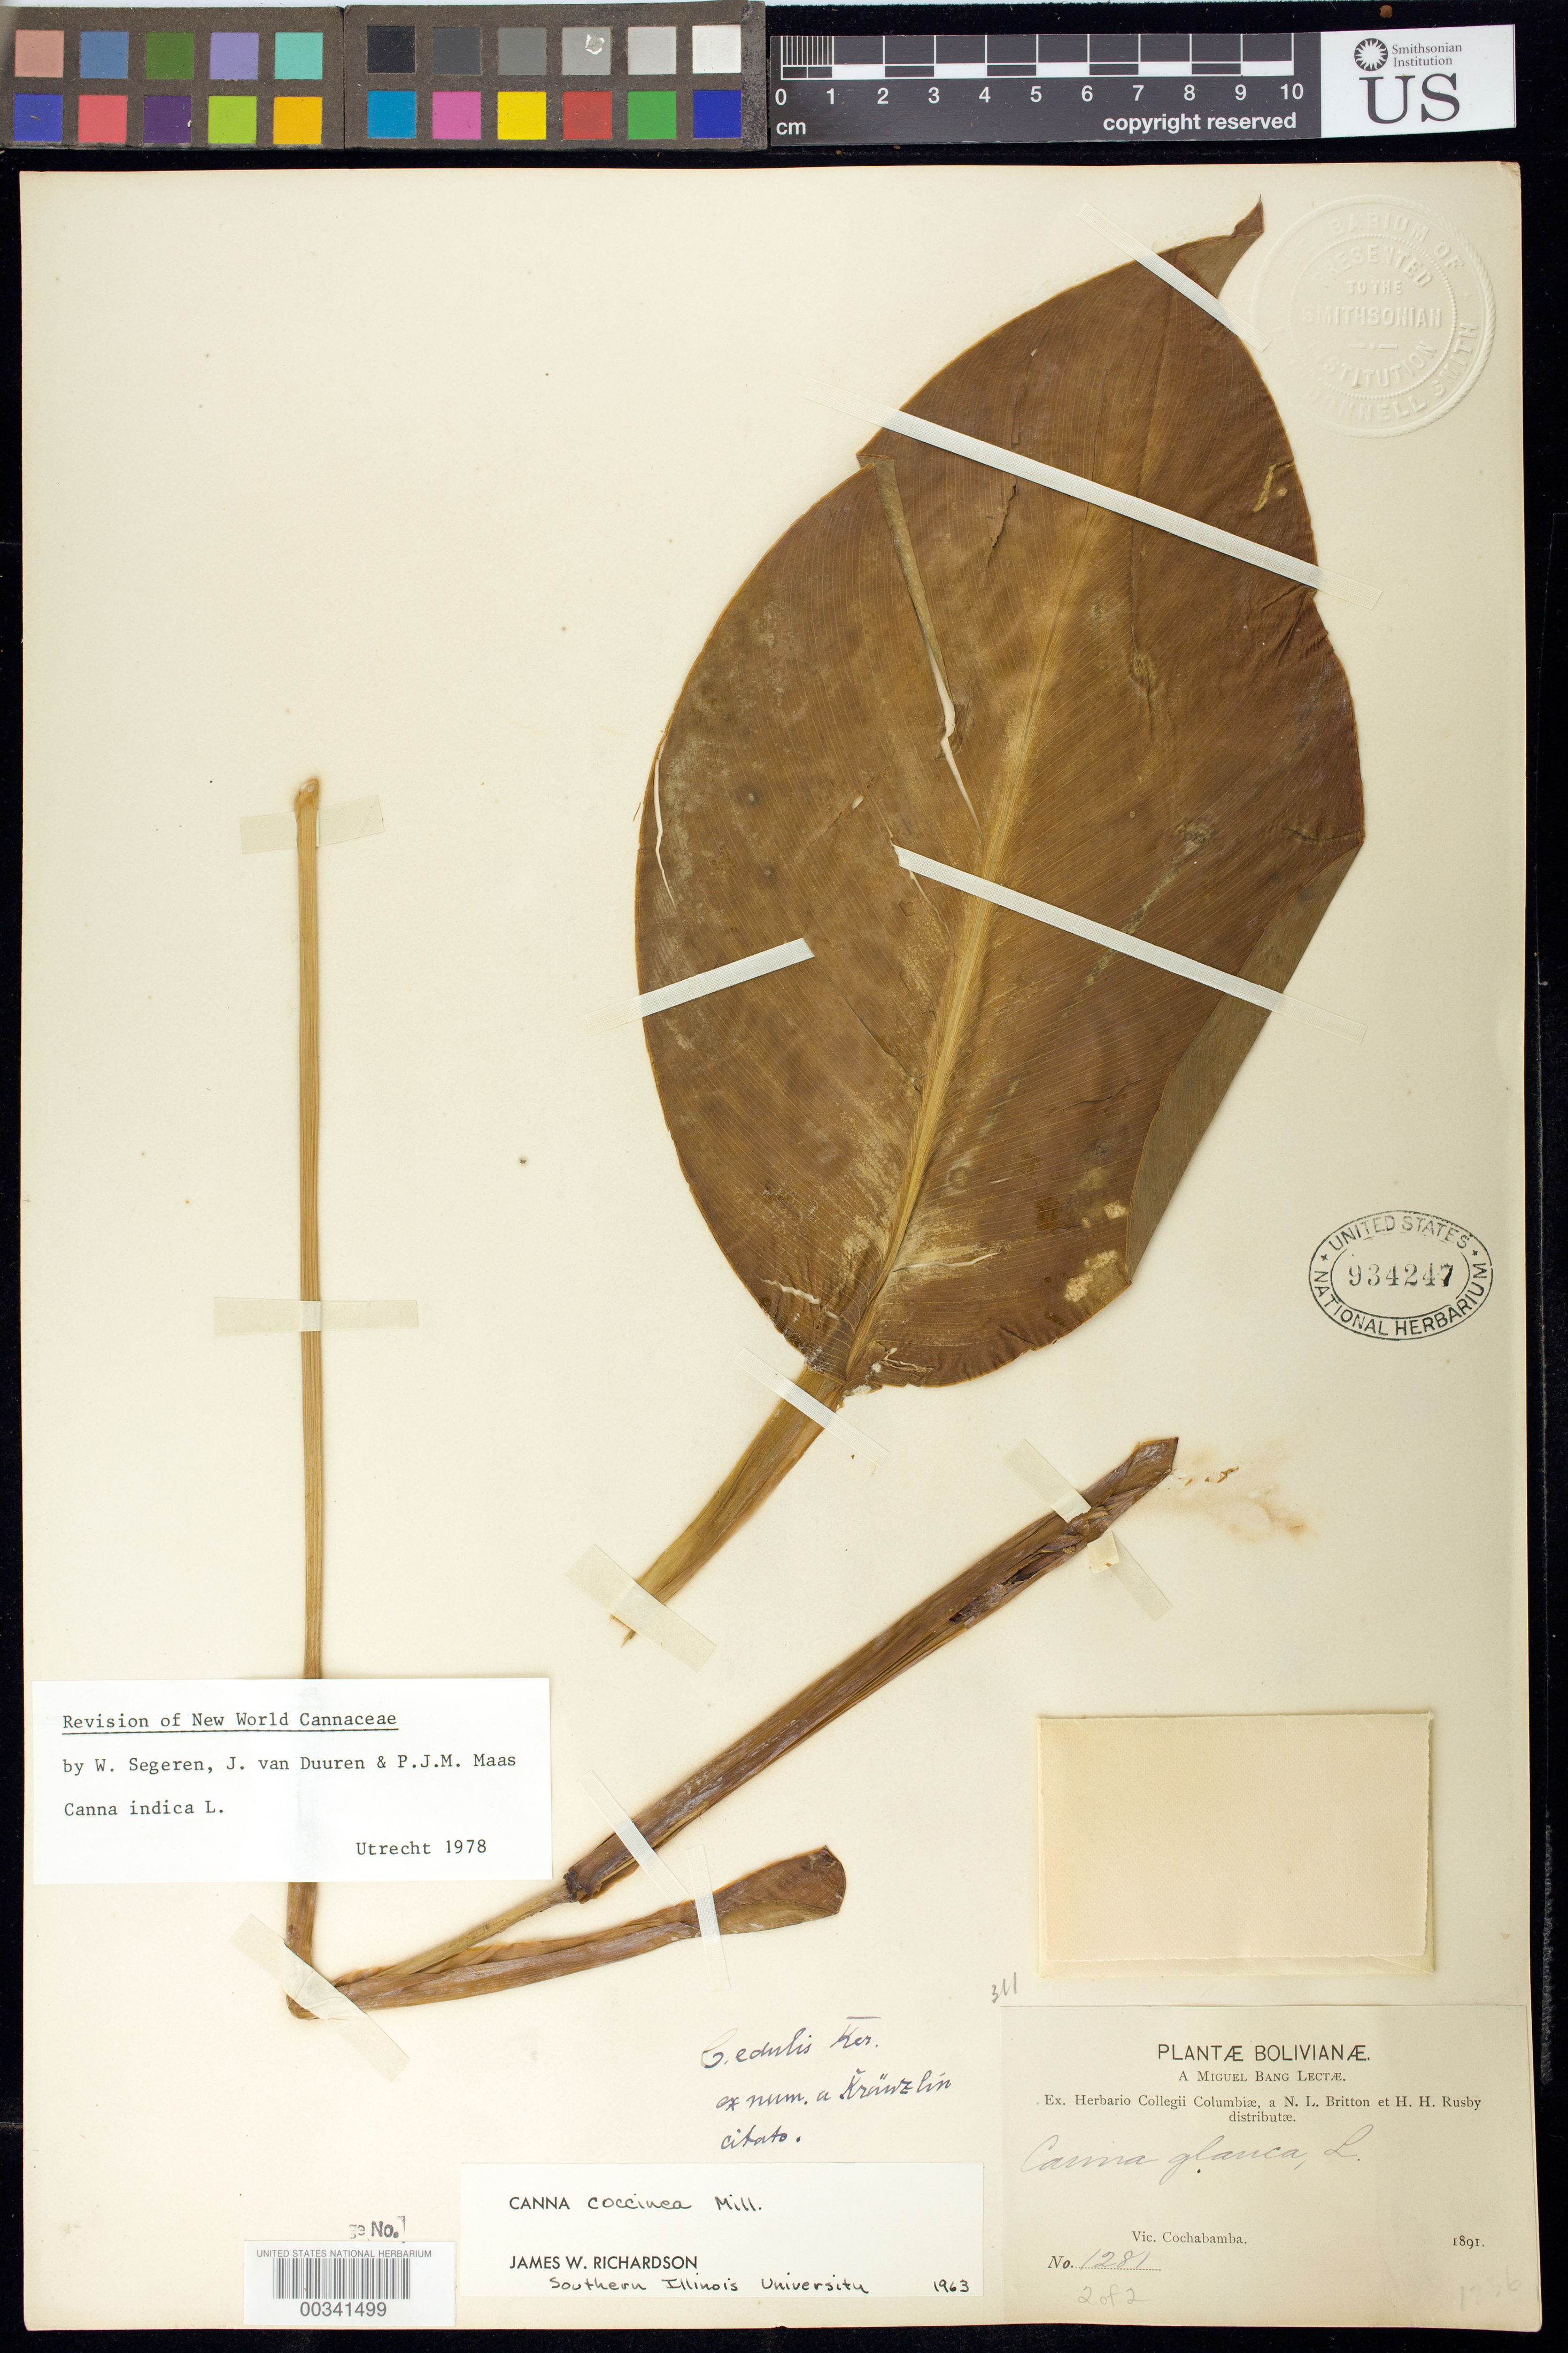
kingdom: Plantae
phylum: Tracheophyta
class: Liliopsida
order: Zingiberales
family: Cannaceae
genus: Canna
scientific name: Canna indica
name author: L.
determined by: Segeren, W.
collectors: M. Bang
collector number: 1281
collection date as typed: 1891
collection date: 1891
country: Bolivia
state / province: Cochabamba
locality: Vic. Cochabamba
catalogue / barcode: US 934247